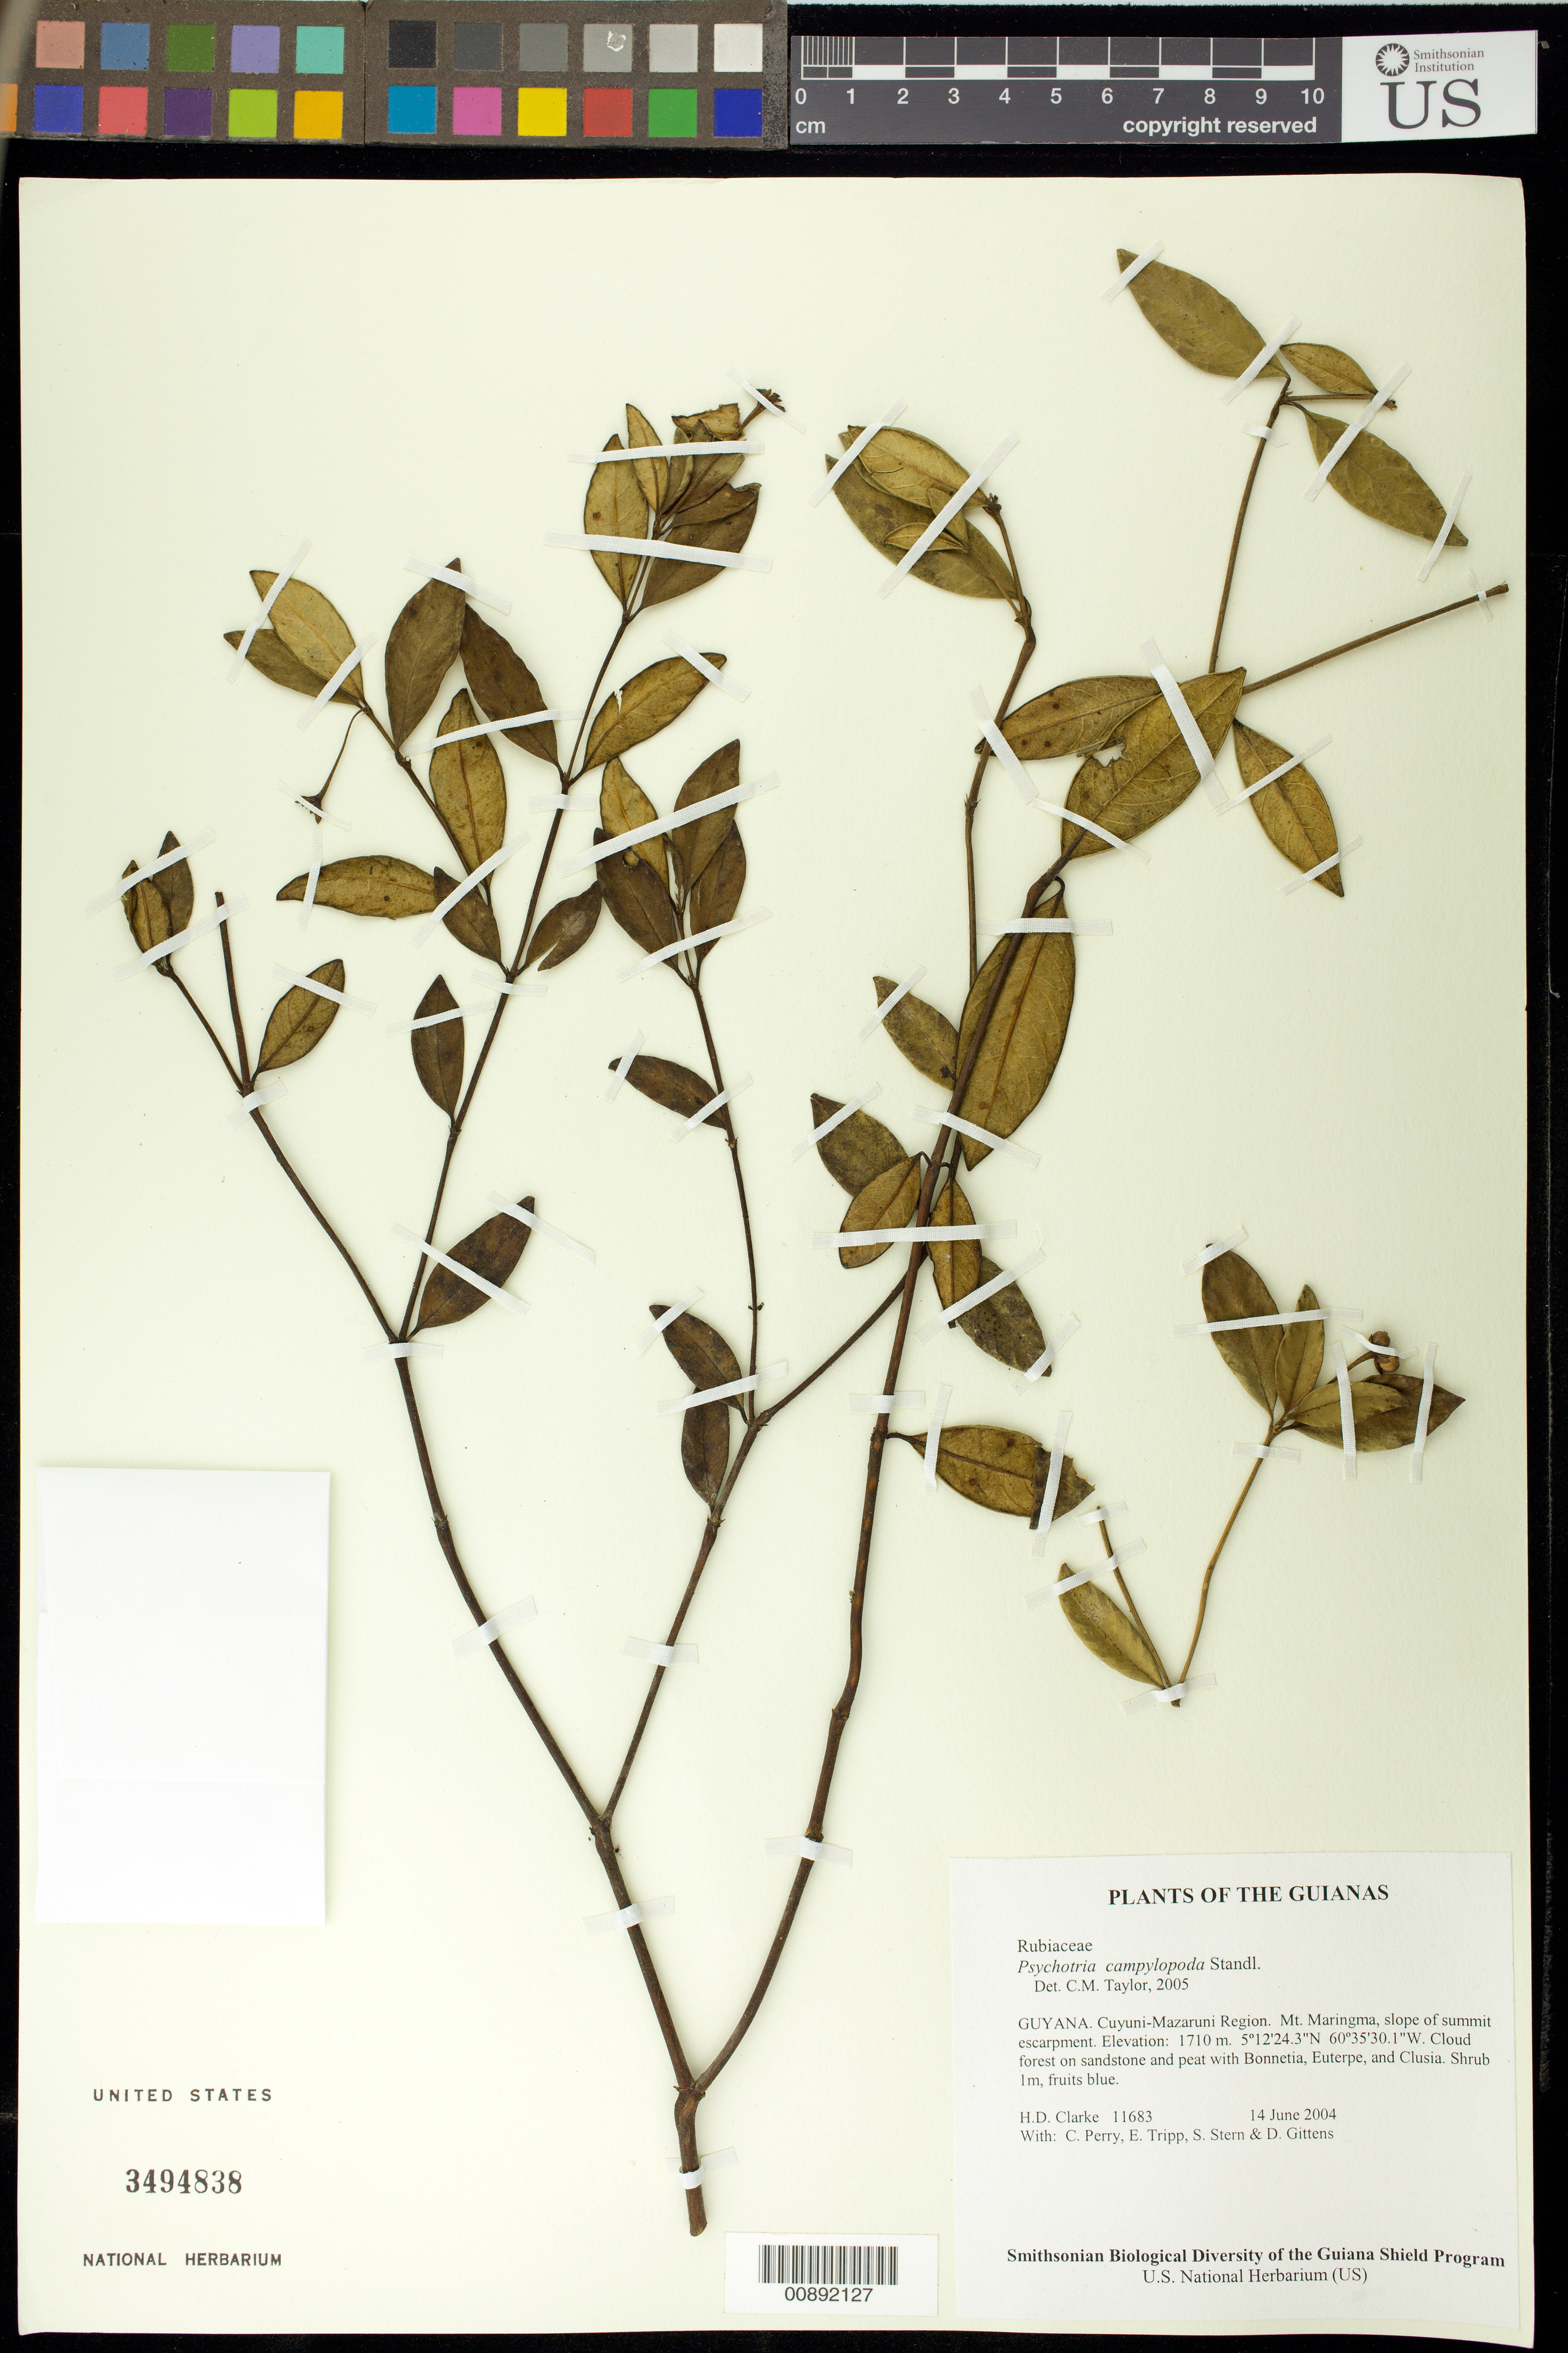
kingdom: Plantae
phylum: Tracheophyta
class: Magnoliopsida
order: Gentianales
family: Rubiaceae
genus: Palicourea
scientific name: Palicourea campylopoda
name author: (Standl.) Delprete & J.H. Kirkbr.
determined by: Kirkbride, J. H., Jr.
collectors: H. D. Clarke, C. Perry, E. Tripp, S. R. Stern & D. Gittens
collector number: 11683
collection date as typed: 14 June 2004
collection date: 2004-06-14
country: Guyana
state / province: Cuyuni-Mazaruni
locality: Mt. Maringma, slope of summit escarpment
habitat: Cloud forest on sandstone and peat with Bonnetia, Euterpe, and Clusia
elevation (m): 1710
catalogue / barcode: US 3494838